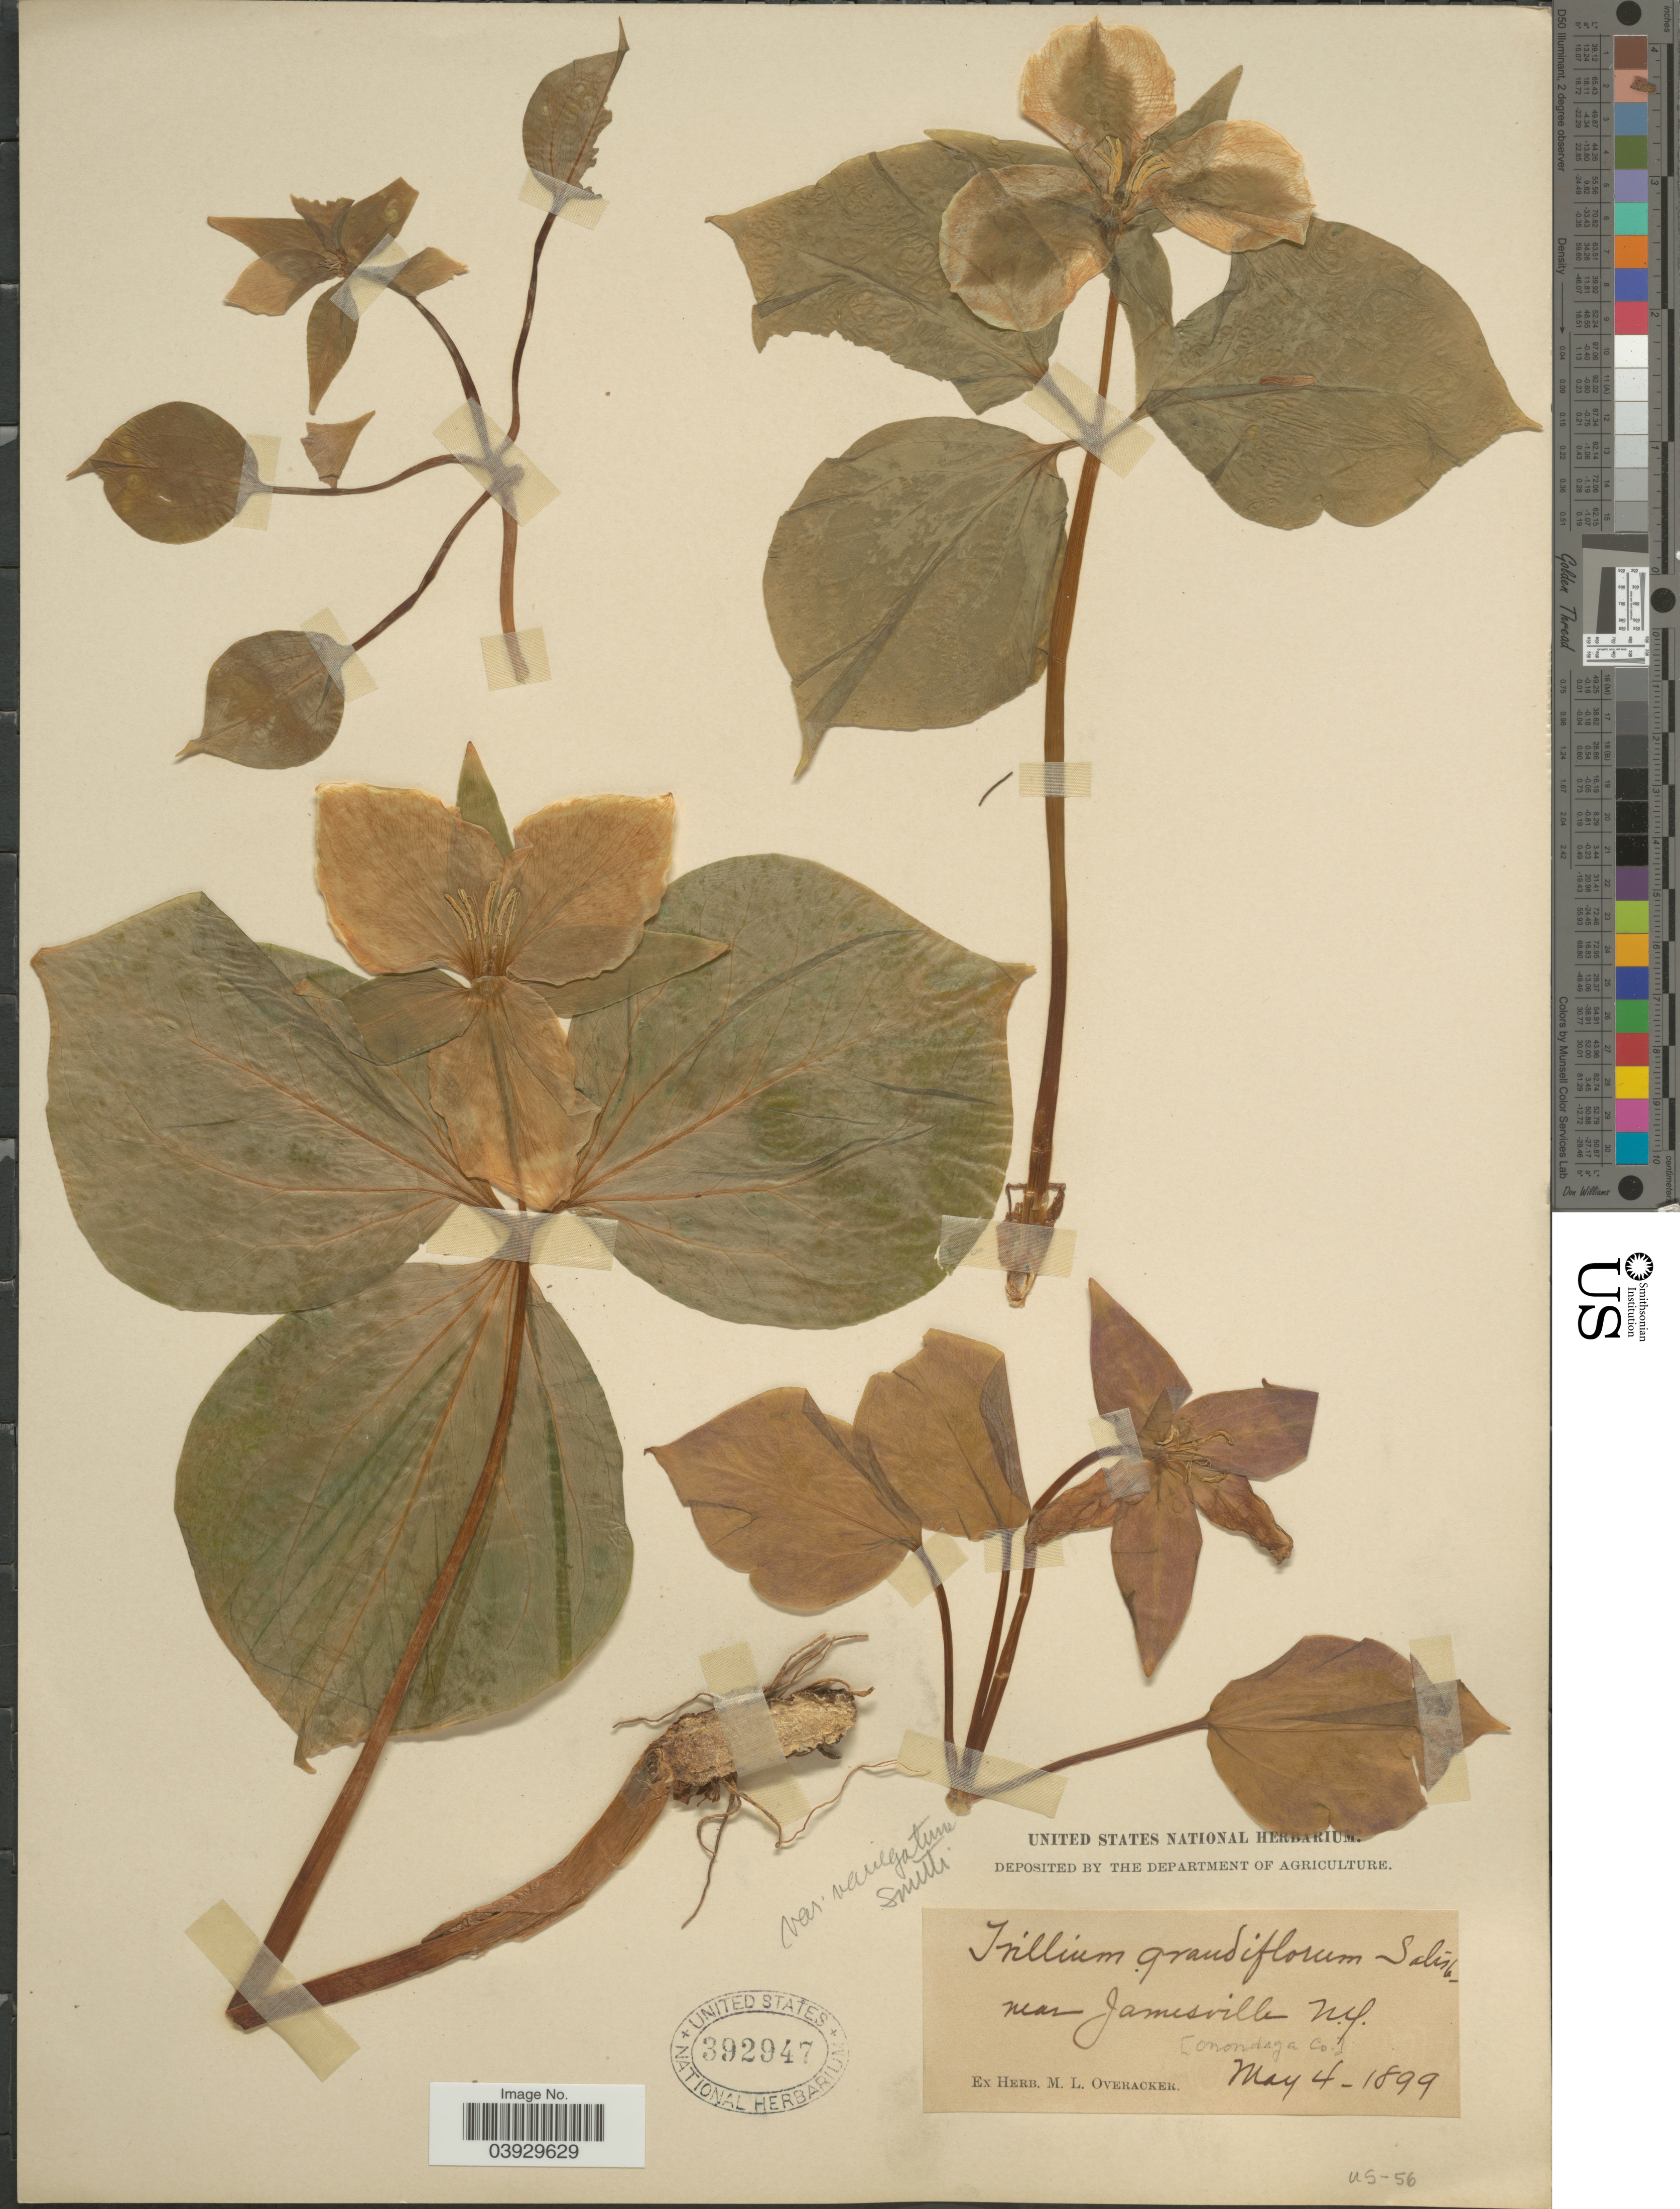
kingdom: Plantae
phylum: Tracheophyta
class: Liliopsida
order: Liliales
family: Melanthiaceae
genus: Trillium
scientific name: Trillium grandiflorum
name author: (Michx.) Salisb.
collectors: ex herb. M. L. Overacker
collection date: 1899-05-04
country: United States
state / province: New York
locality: Near Jamesville. [Onondaga Co.].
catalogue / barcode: US 392947